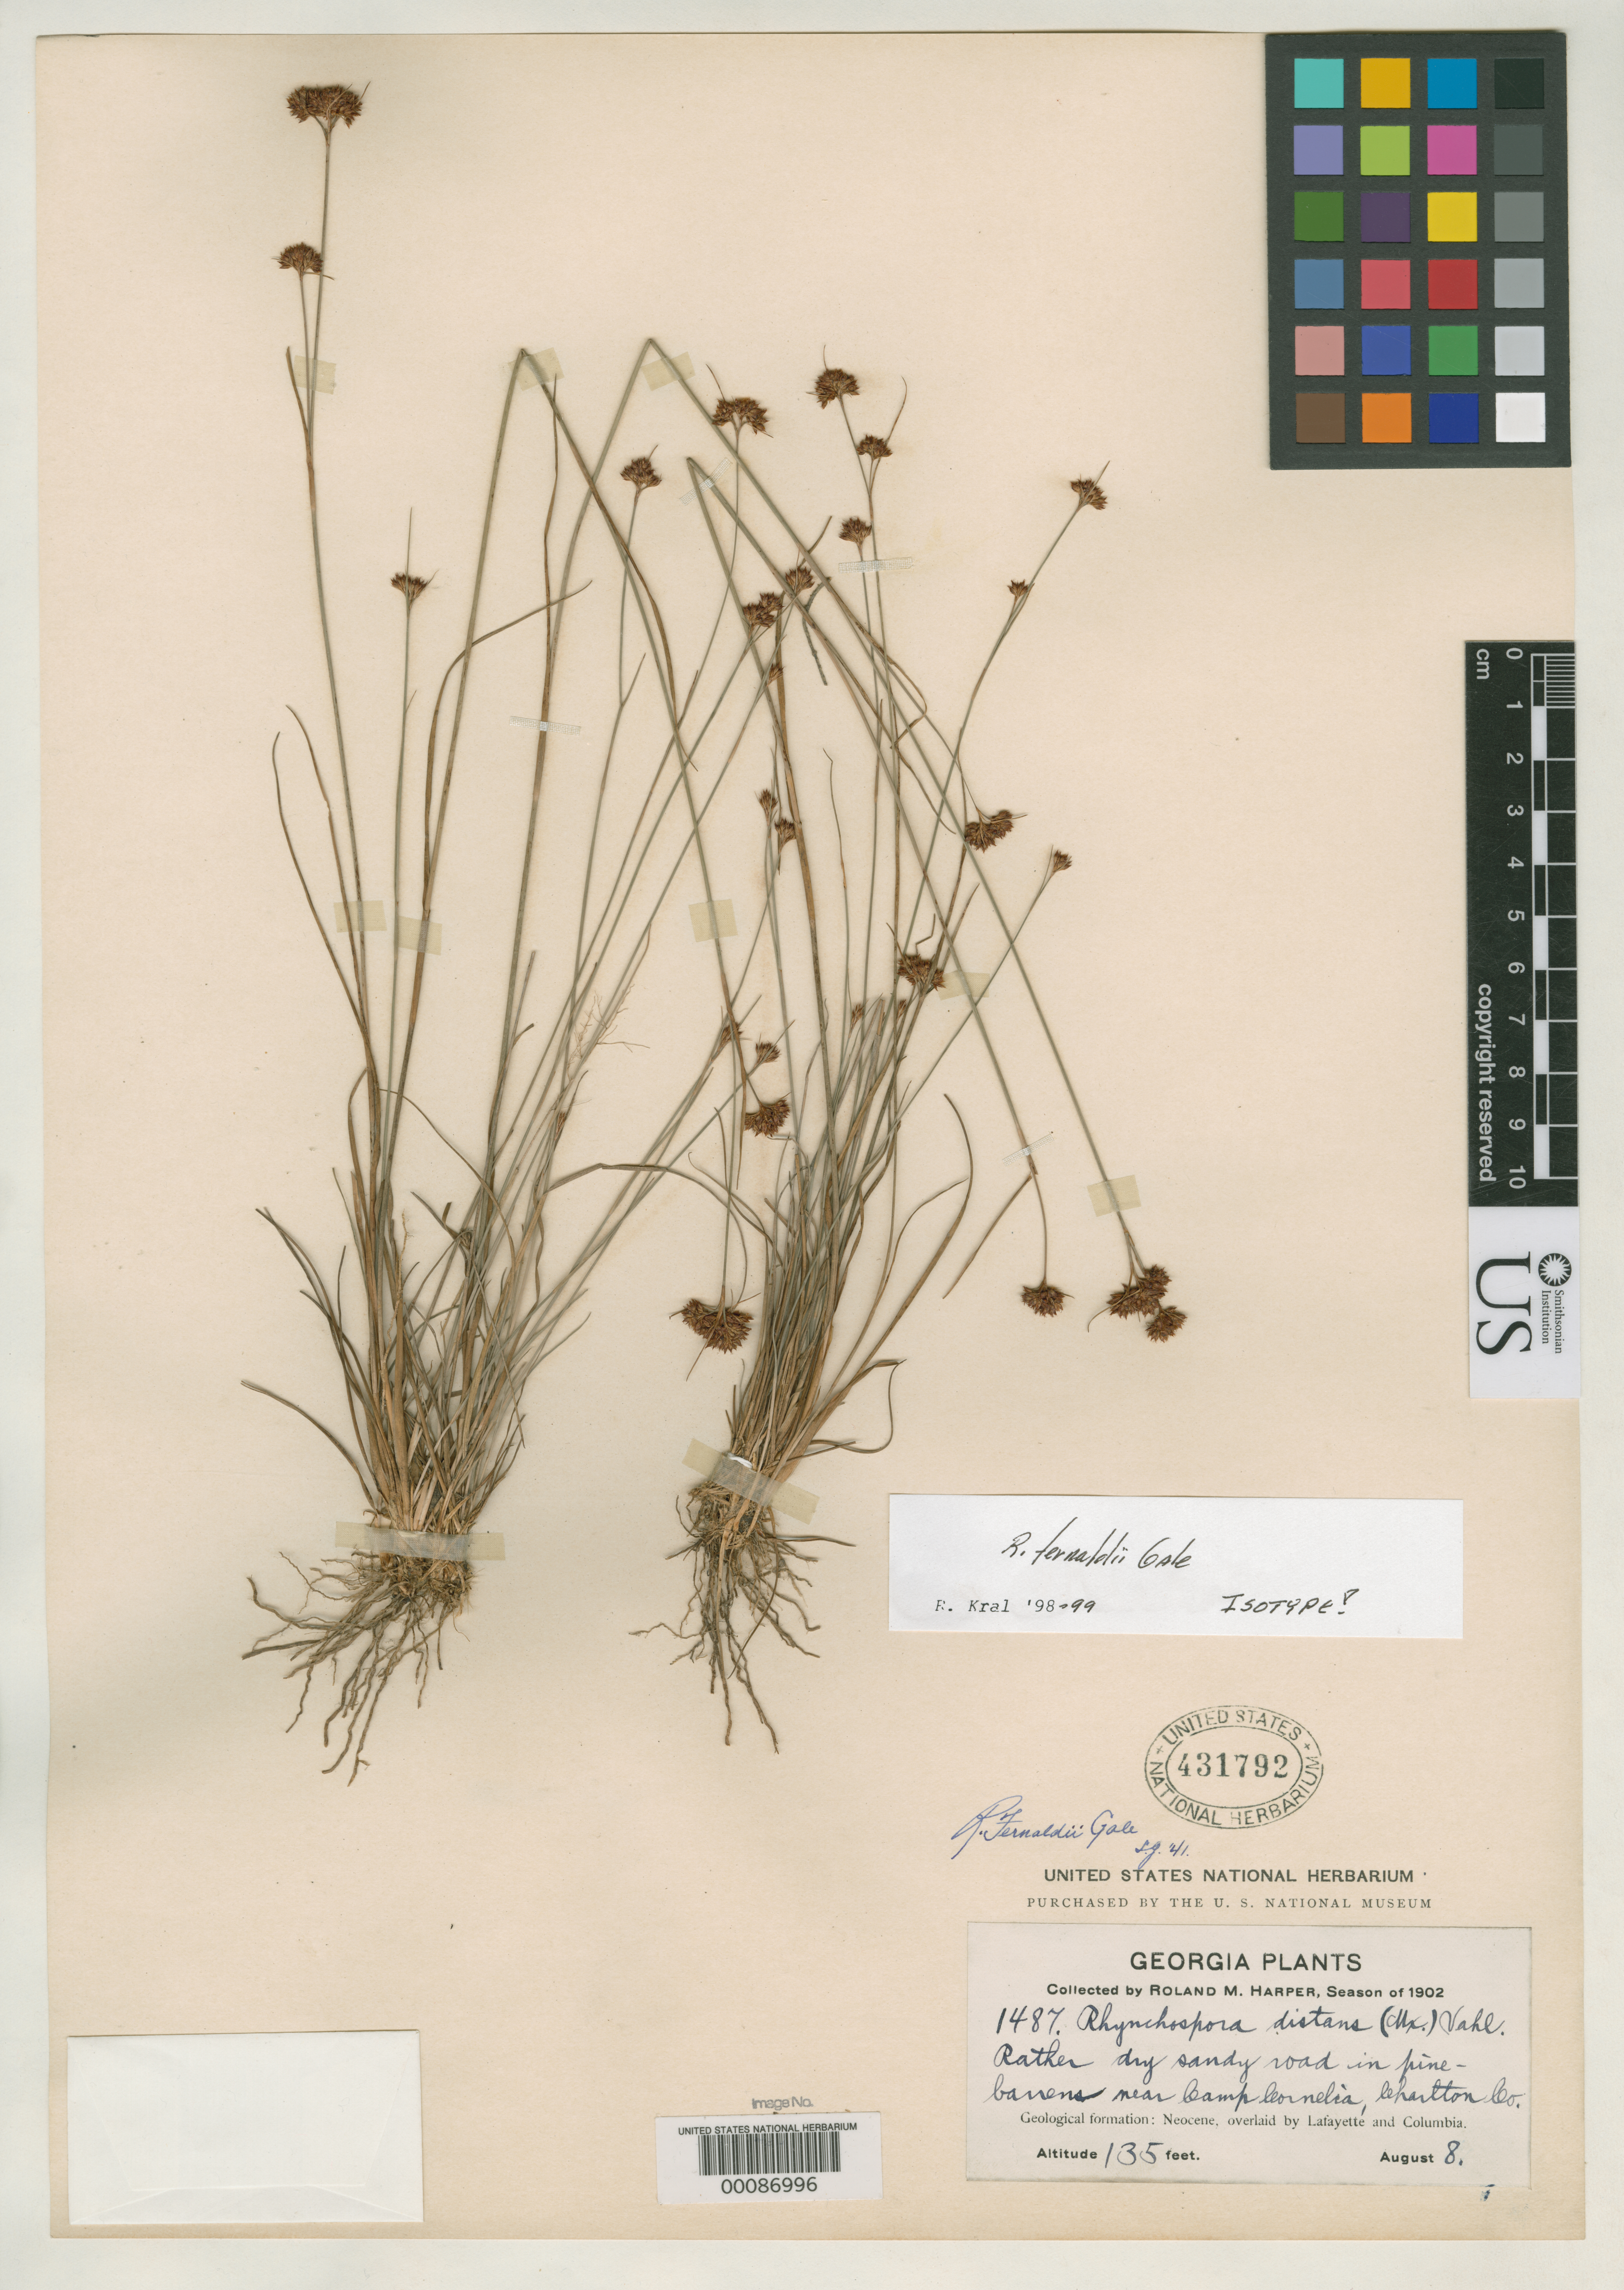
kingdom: Plantae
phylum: Tracheophyta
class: Liliopsida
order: Poales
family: Cyperaceae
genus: Rhynchospora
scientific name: Rhynchospora fernaldii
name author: Gale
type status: Isotype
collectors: R. M. Harper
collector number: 1487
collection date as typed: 08 Aug 1902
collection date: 1902-08-08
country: United States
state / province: Georgia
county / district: Charlton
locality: Near Camp Cornelia.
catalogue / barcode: US 431792